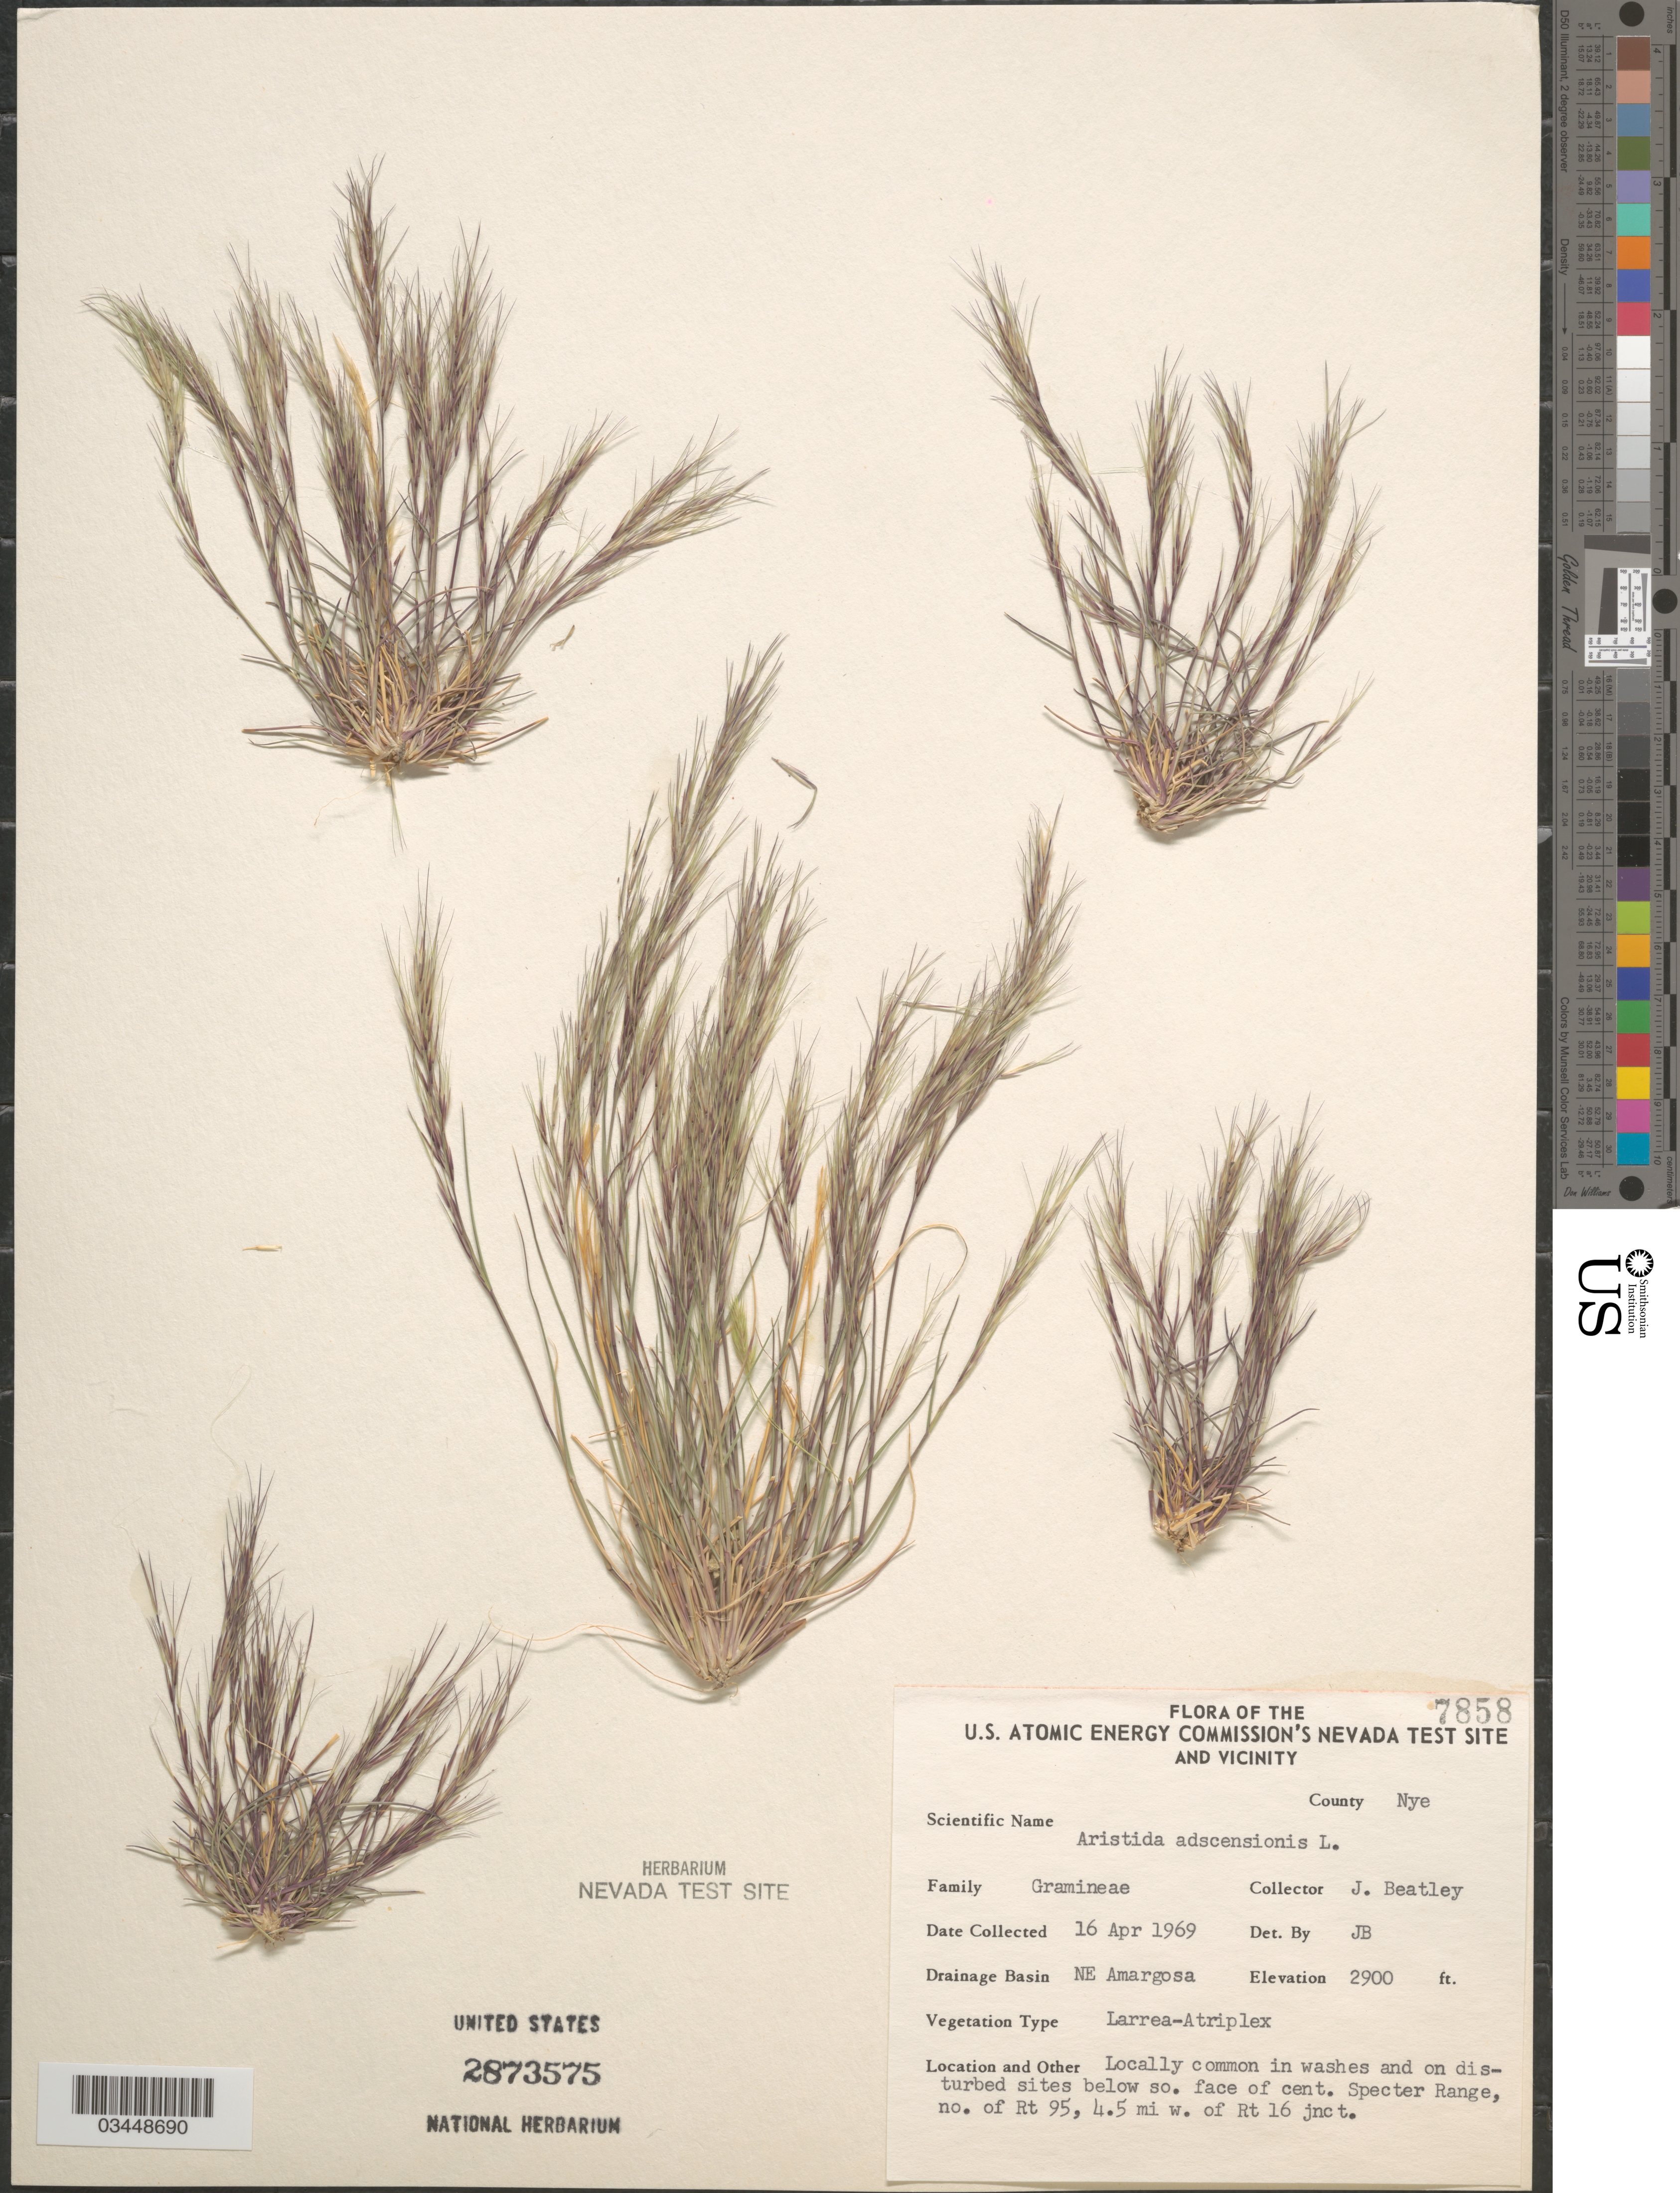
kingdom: Plantae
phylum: Tracheophyta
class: Liliopsida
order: Poales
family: Poaceae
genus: Aristida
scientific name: Aristida adscensionis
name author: L.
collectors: J. C. Beatley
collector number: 7858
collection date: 1969-04-16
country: United States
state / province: Nevada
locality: The U.S. Atomic Energy Commission's Nevada Test Site and Vicinity. County Nye. Drainage Basin NE Amargosa. Below so. face of cent. Specter Range, no. of Rt 95, 4.5 mi w. of Rt 16 jnct.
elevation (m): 884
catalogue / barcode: US 2873575